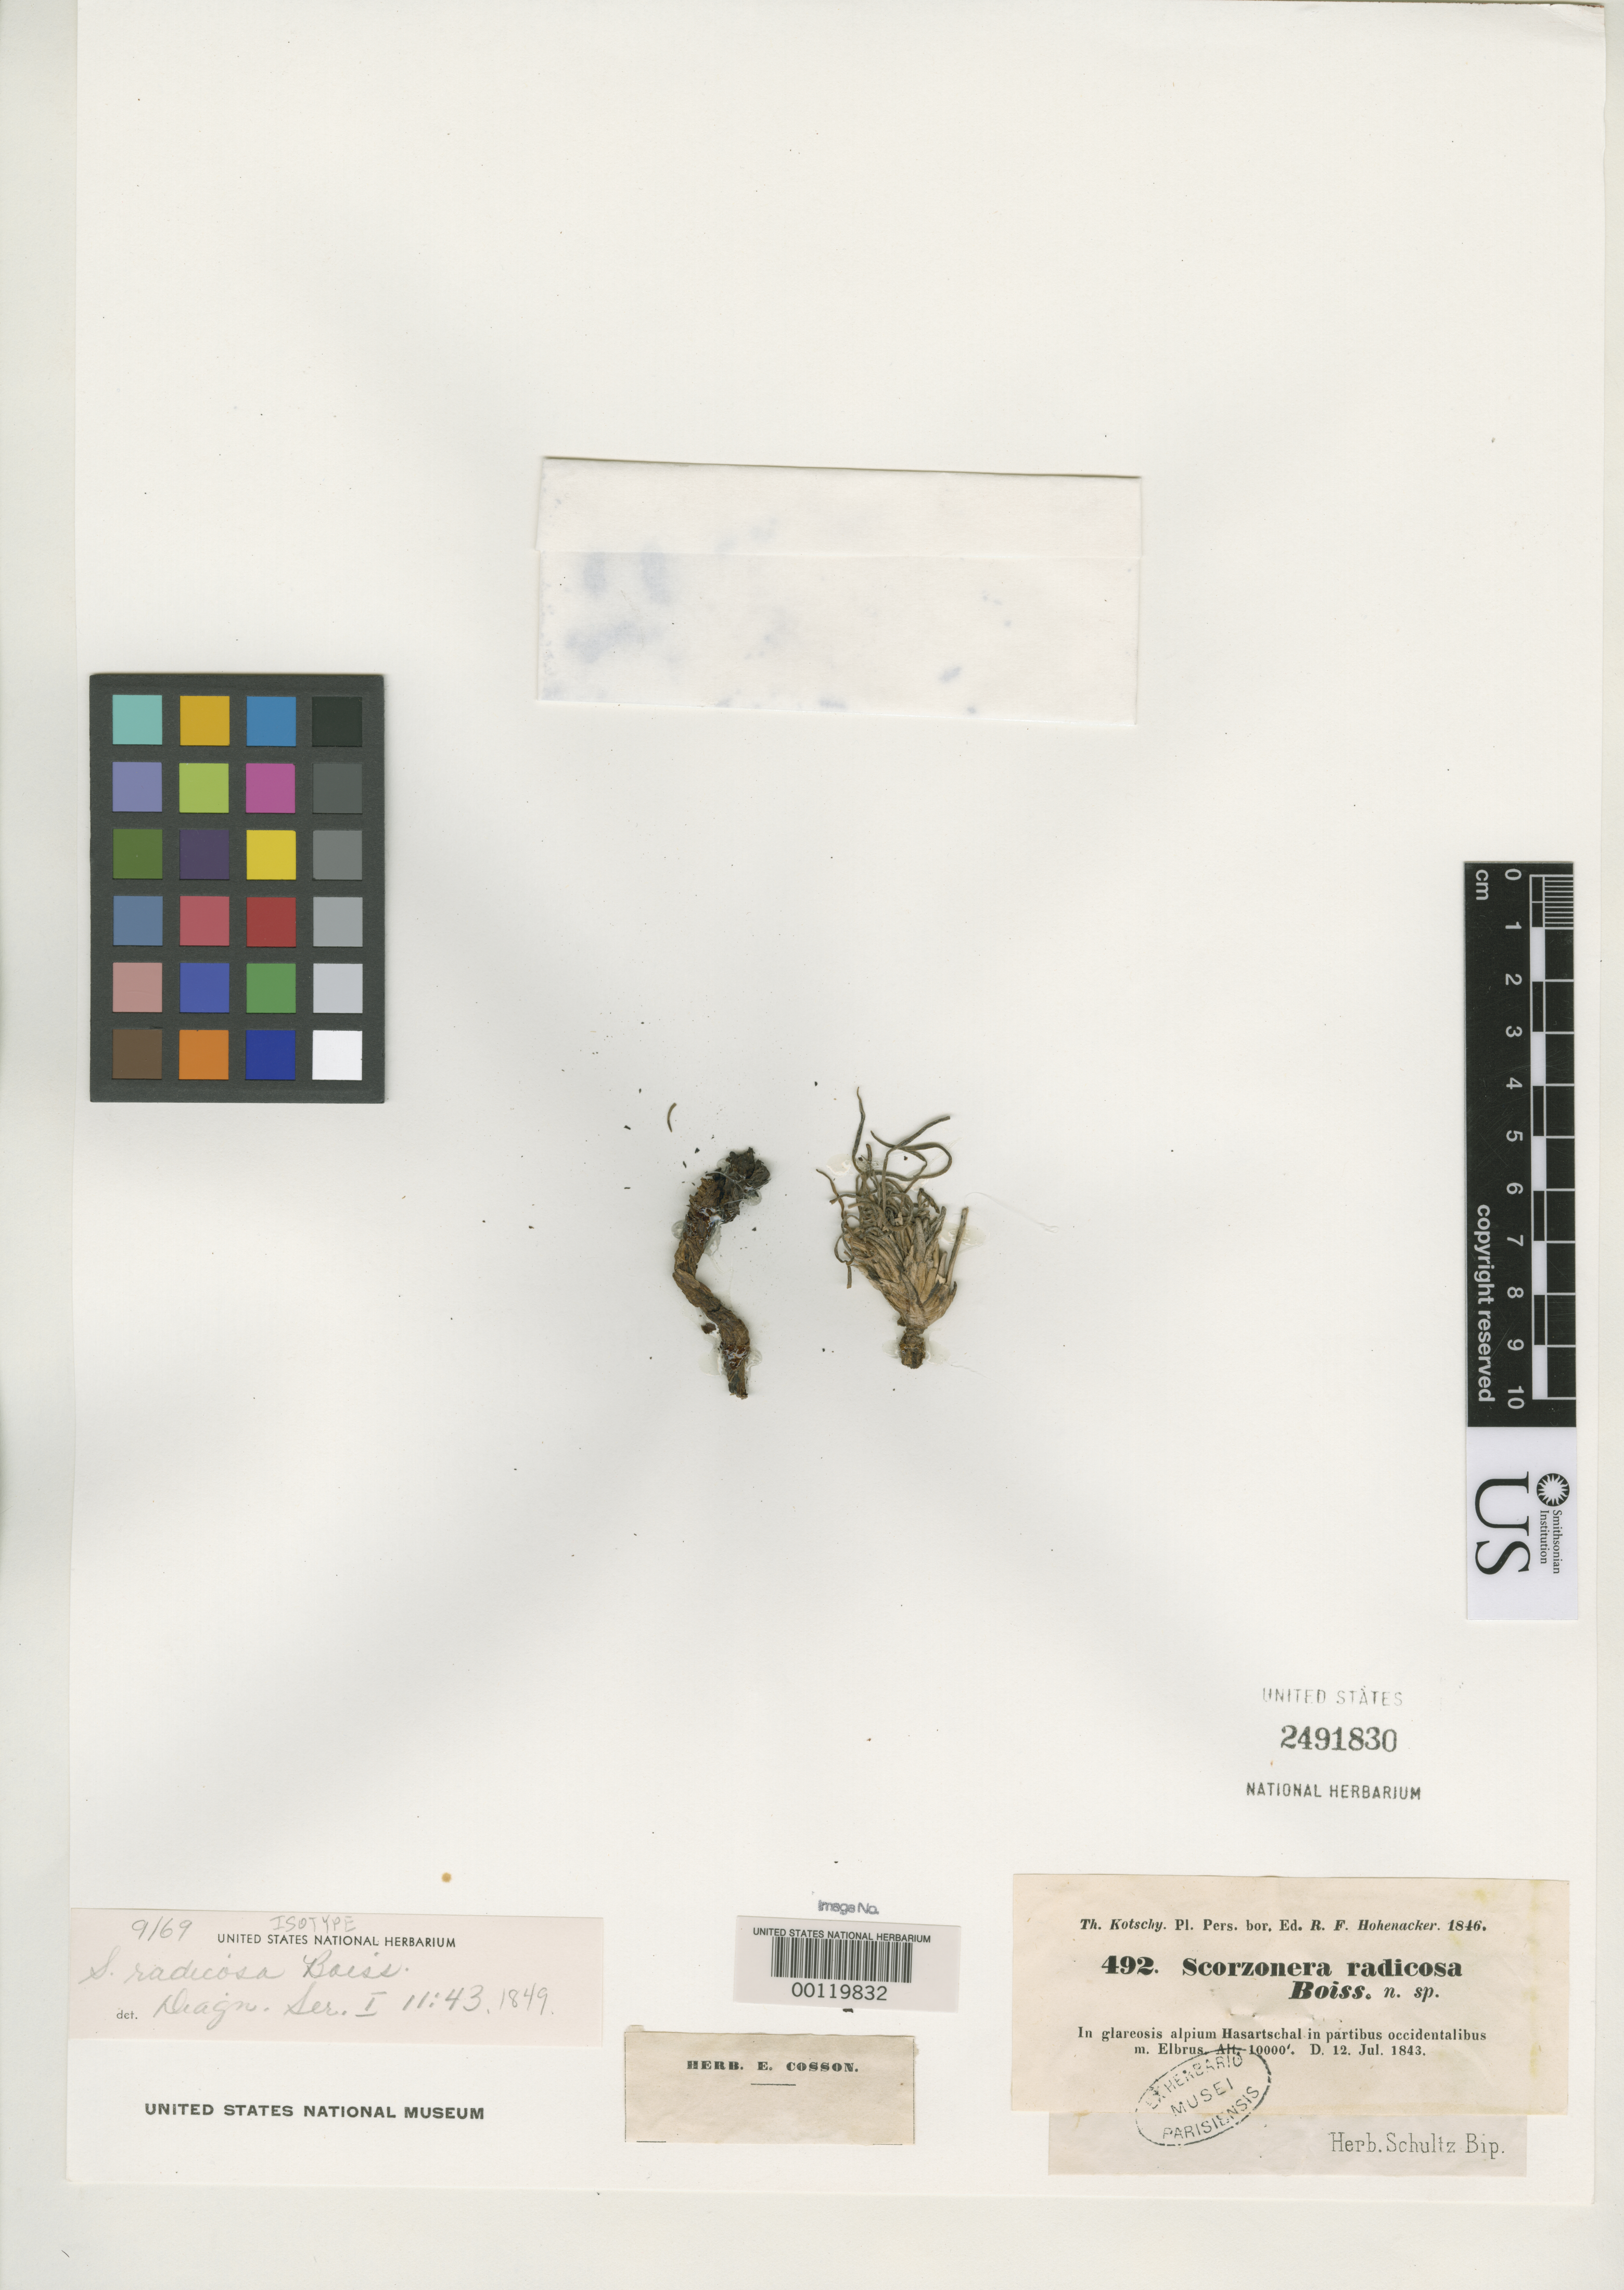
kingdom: Plantae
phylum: Tracheophyta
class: Magnoliopsida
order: Asterales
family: Asteraceae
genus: Scorzonera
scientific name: Scorzonera radicosa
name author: Boiss.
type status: Isotype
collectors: K. G. Kotschy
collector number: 492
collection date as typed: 12 Jul 1843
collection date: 1843-07-12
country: Iran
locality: Hasartschal, Elbruz Mountains, (country as "Persia").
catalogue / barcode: US 2491830